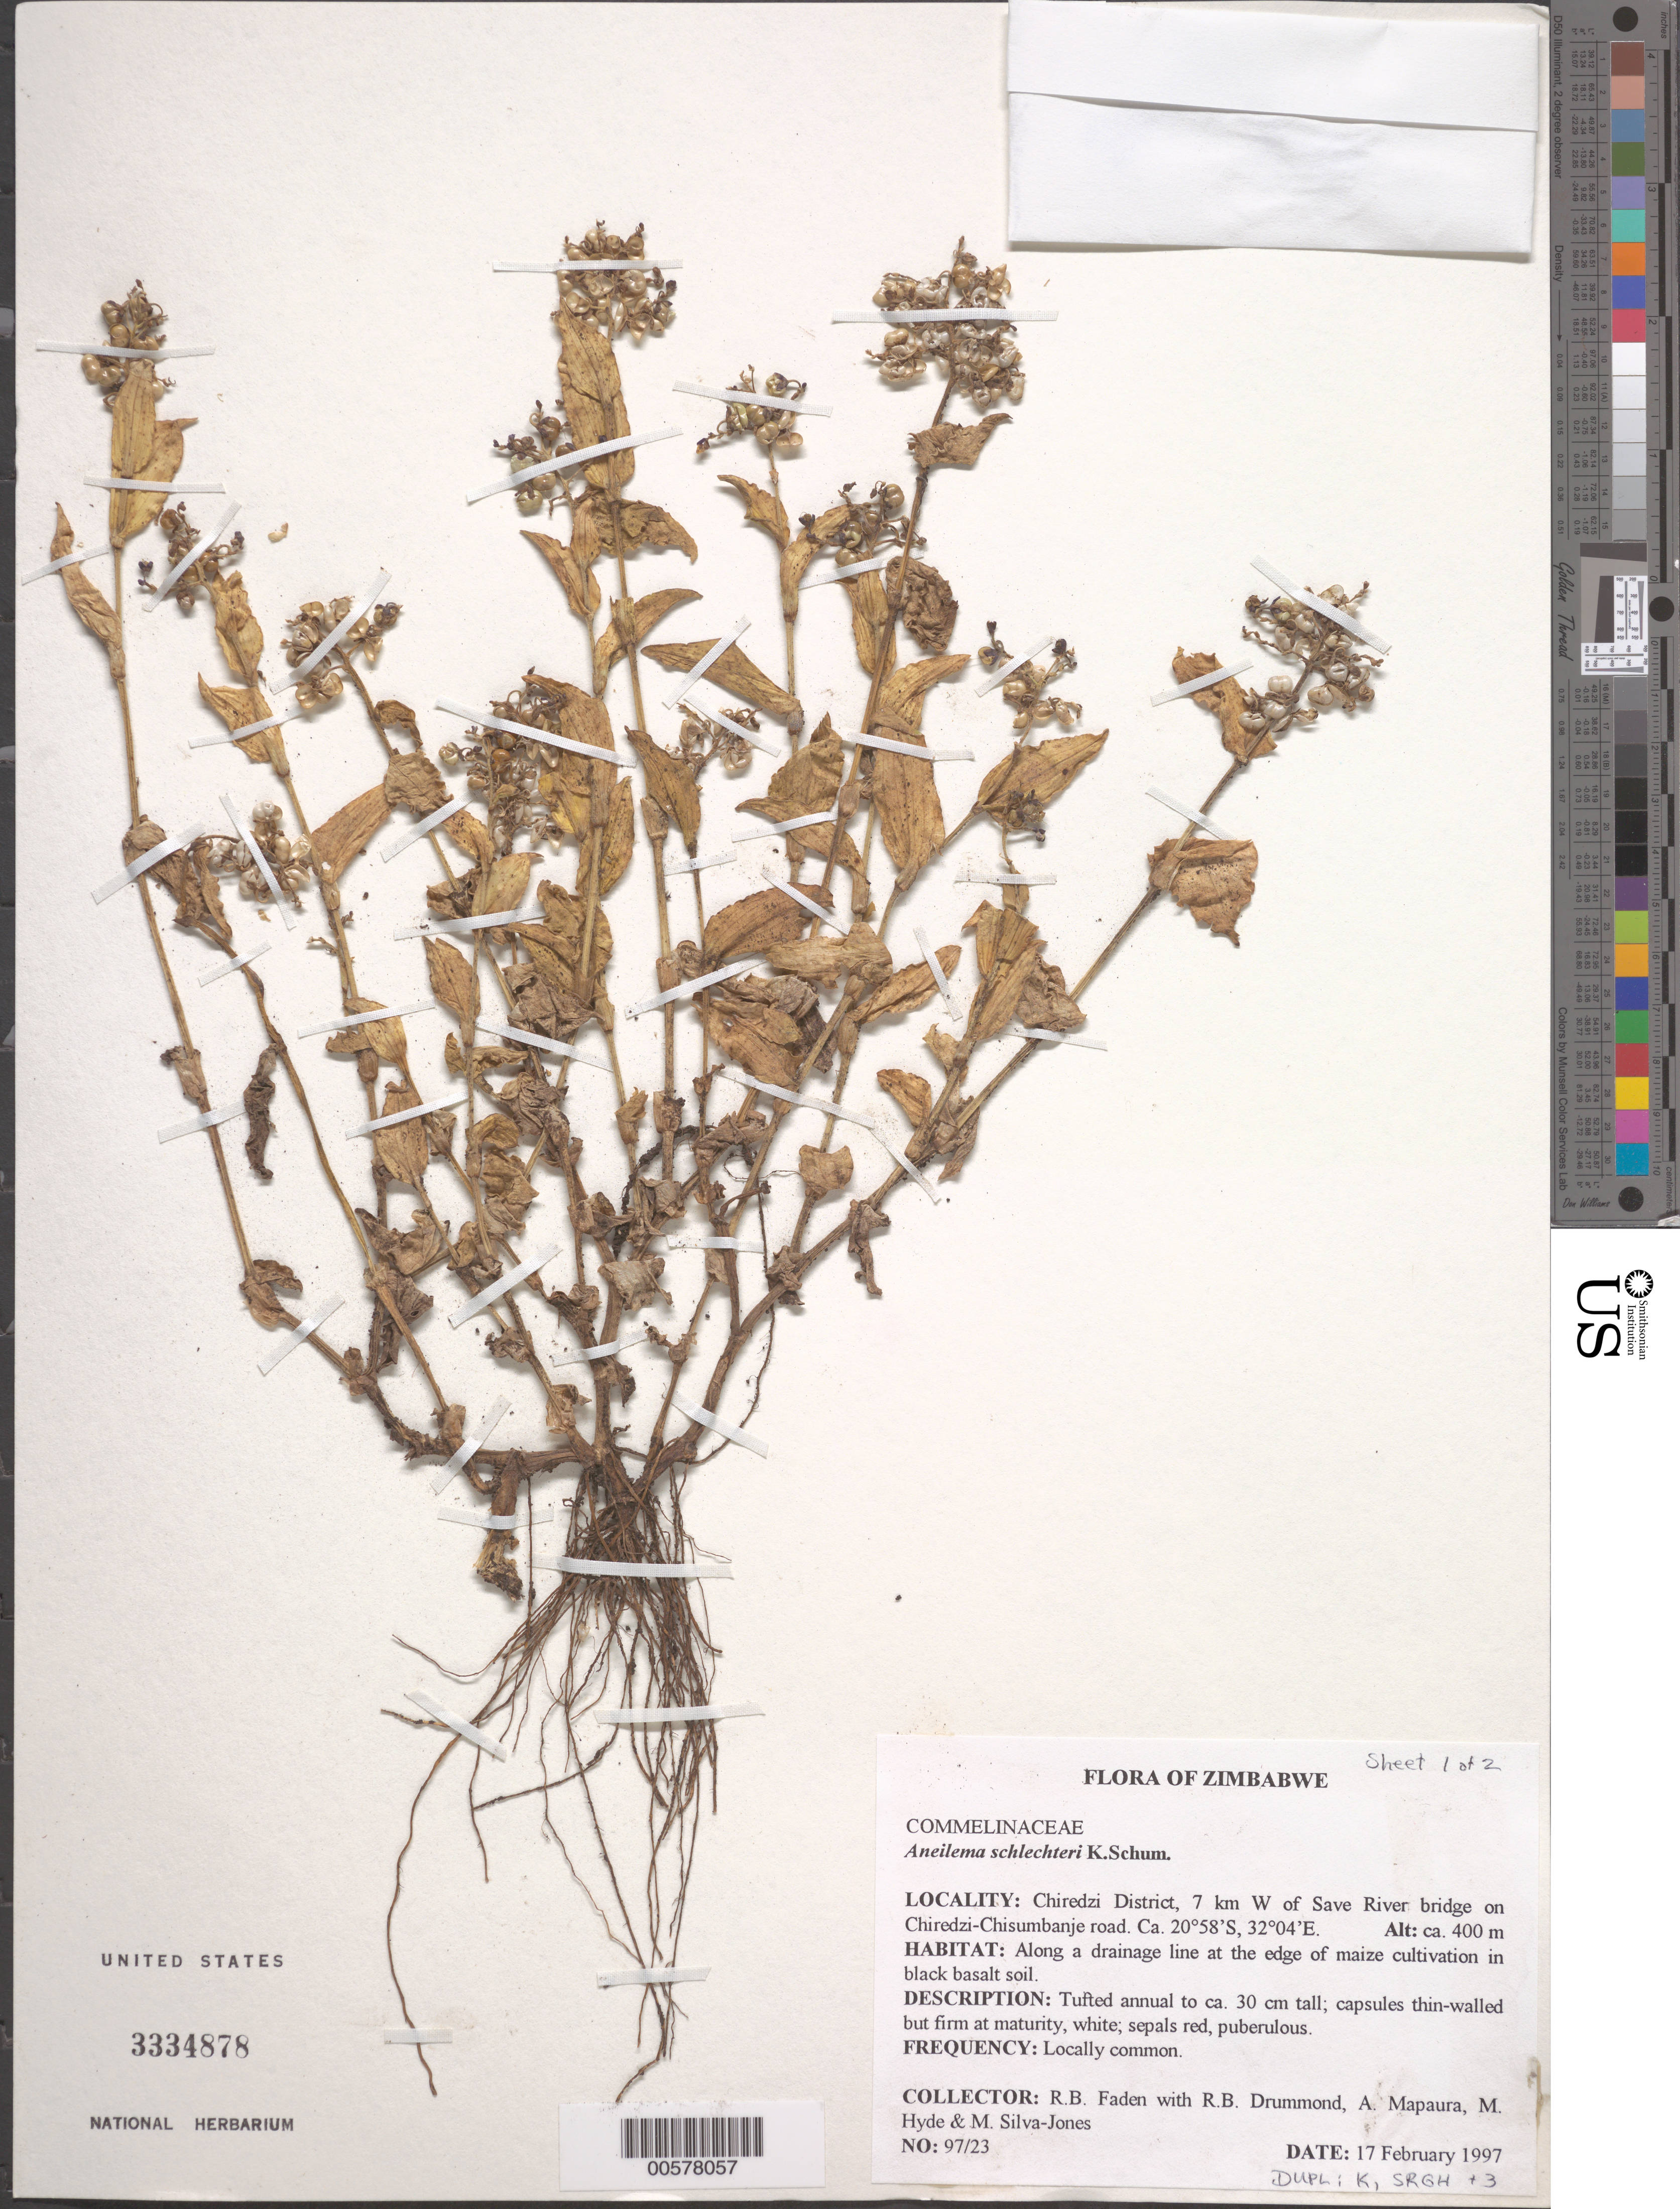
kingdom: Plantae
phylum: Tracheophyta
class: Liliopsida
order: Commelinales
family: Commelinaceae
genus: Aneilema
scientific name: Aneilema schlechteri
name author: Kunth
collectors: R. B. Faden, R. Drummond, A. Mapaura, M. Hyde & M. Silva-Jones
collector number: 97/23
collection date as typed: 17 Feb 1997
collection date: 1997-02-17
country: Zimbabwe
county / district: Chiredzi Dist.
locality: W of save river bridge, chiredzi-chisumbanje road.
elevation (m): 400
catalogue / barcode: US 3334878